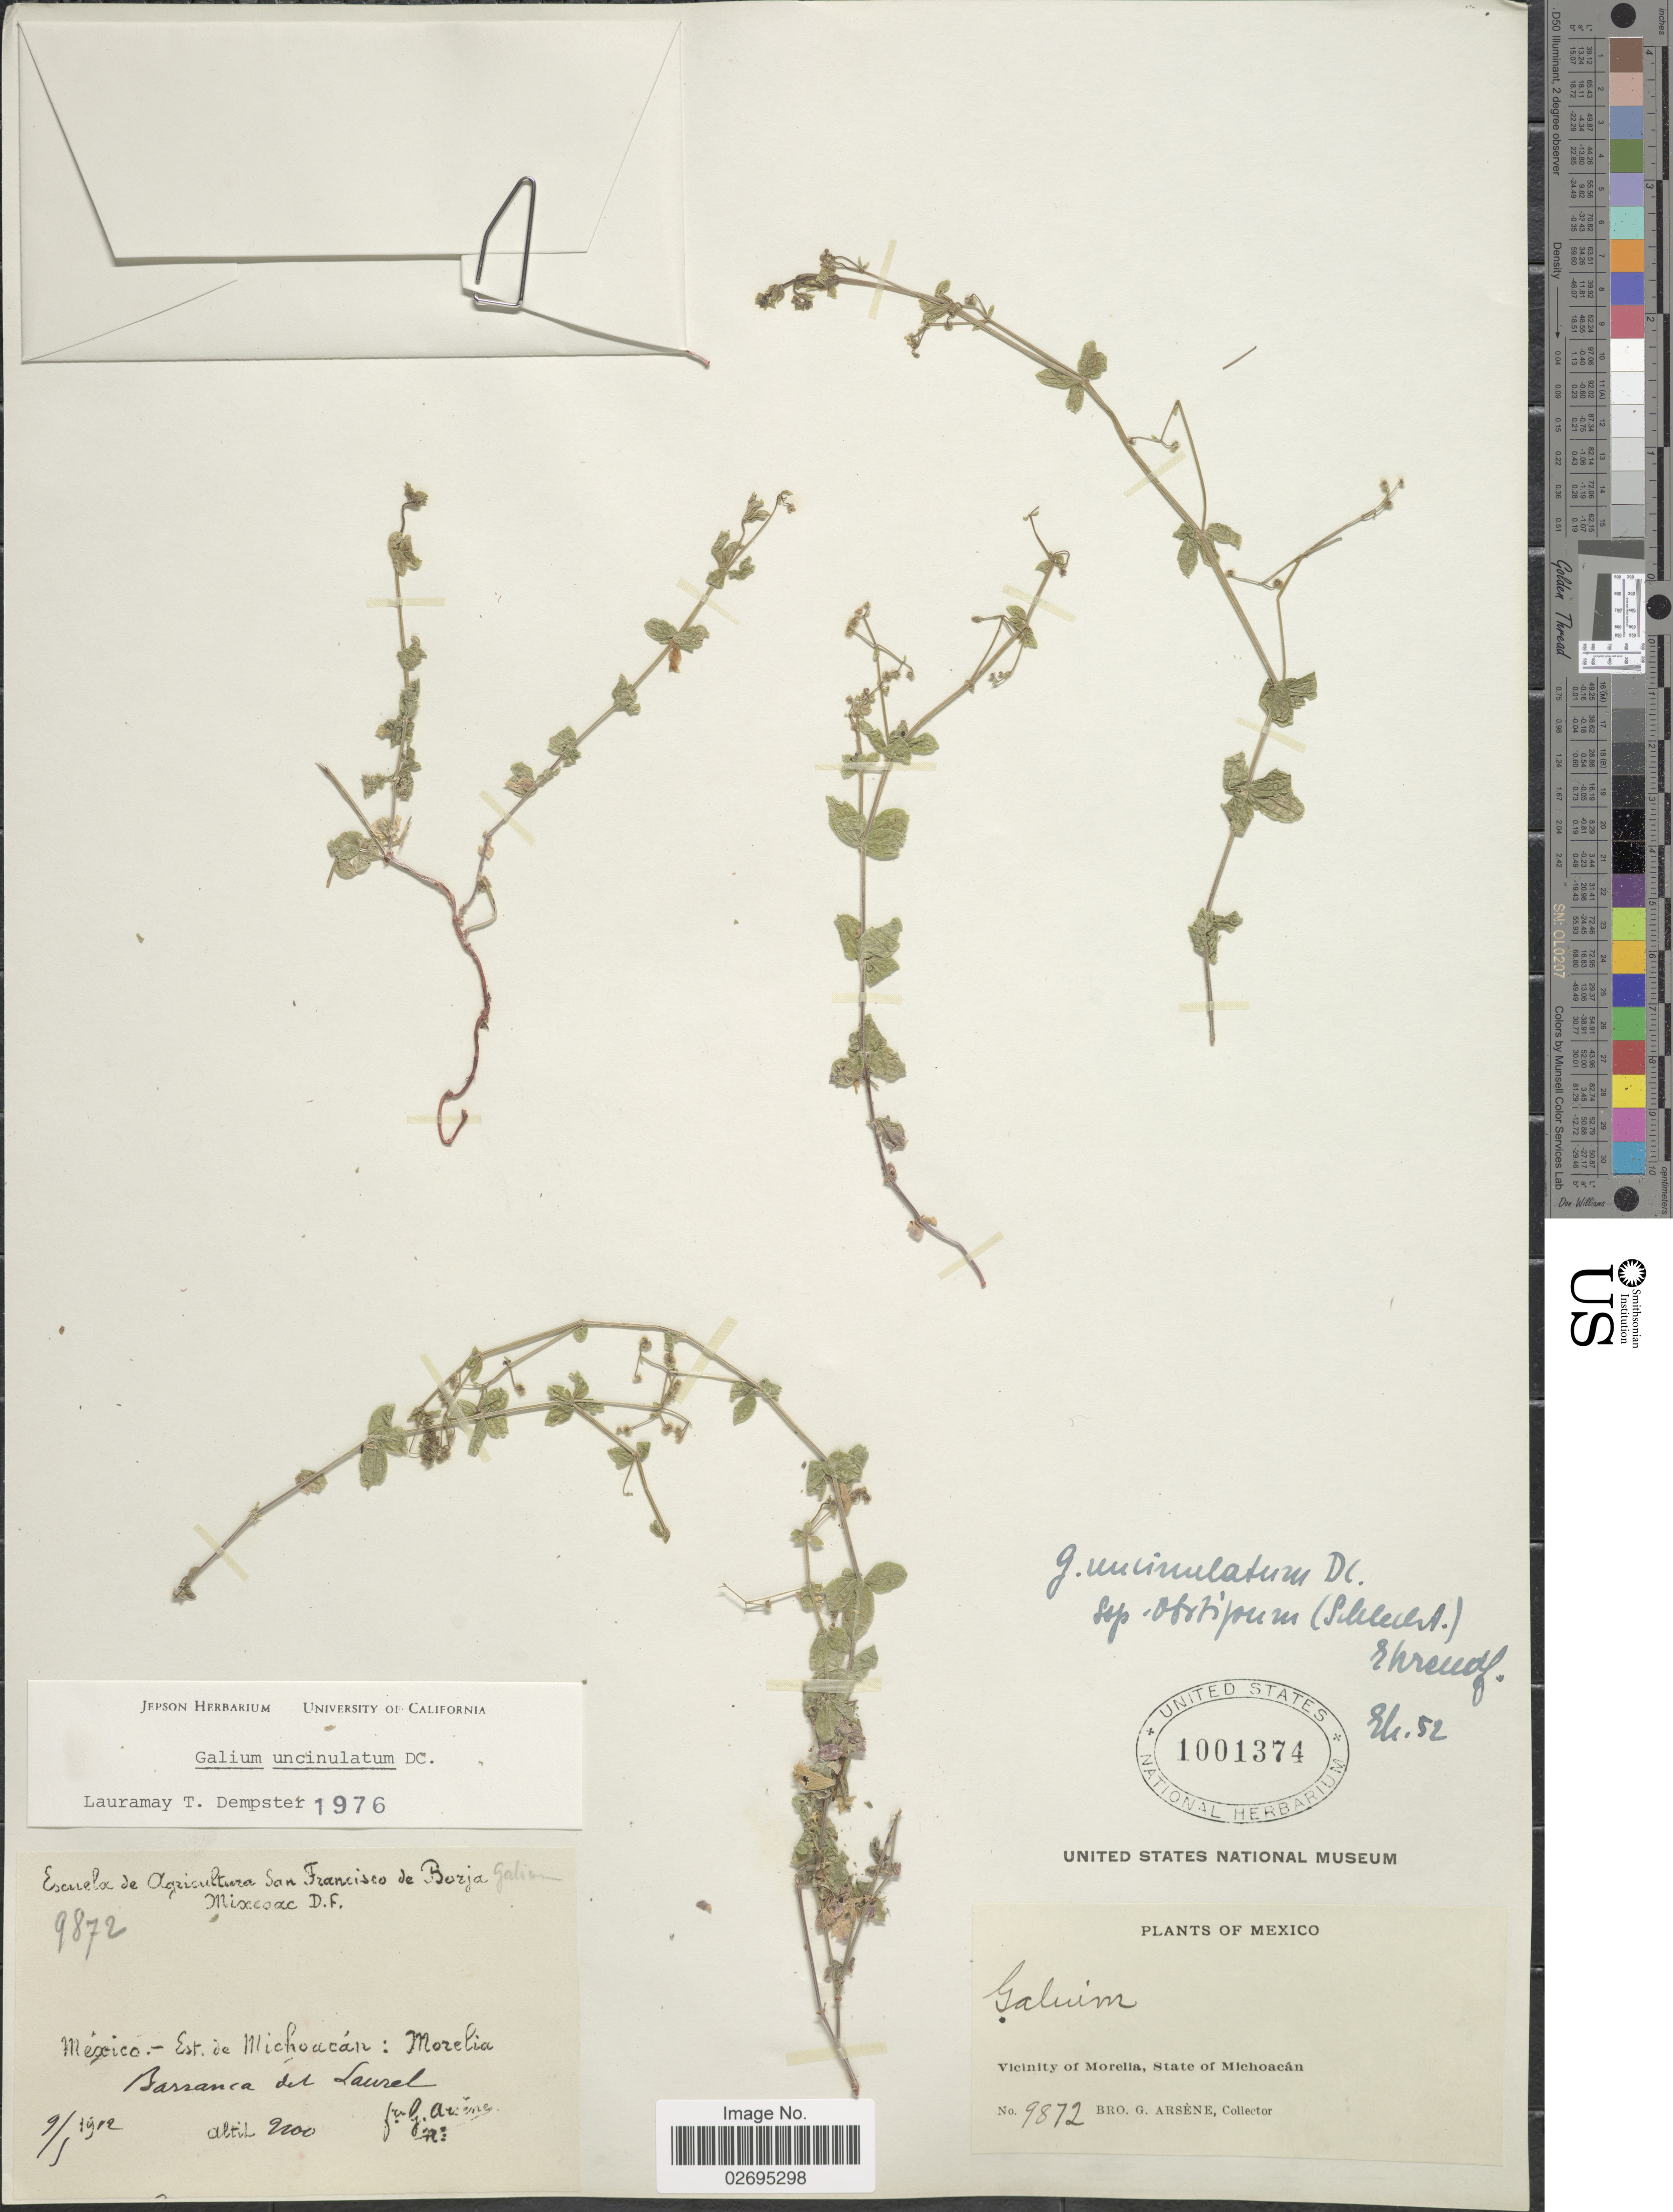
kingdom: Plantae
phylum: Tracheophyta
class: Magnoliopsida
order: Gentianales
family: Rubiaceae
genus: Galium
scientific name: Galium uncinulatum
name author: DC.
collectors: Bro. G. Arsène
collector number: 9872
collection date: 1902-05-09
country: Mexico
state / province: Michoacán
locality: Vicinity of Morelia, Barranca del Laurel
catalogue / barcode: US 1001374